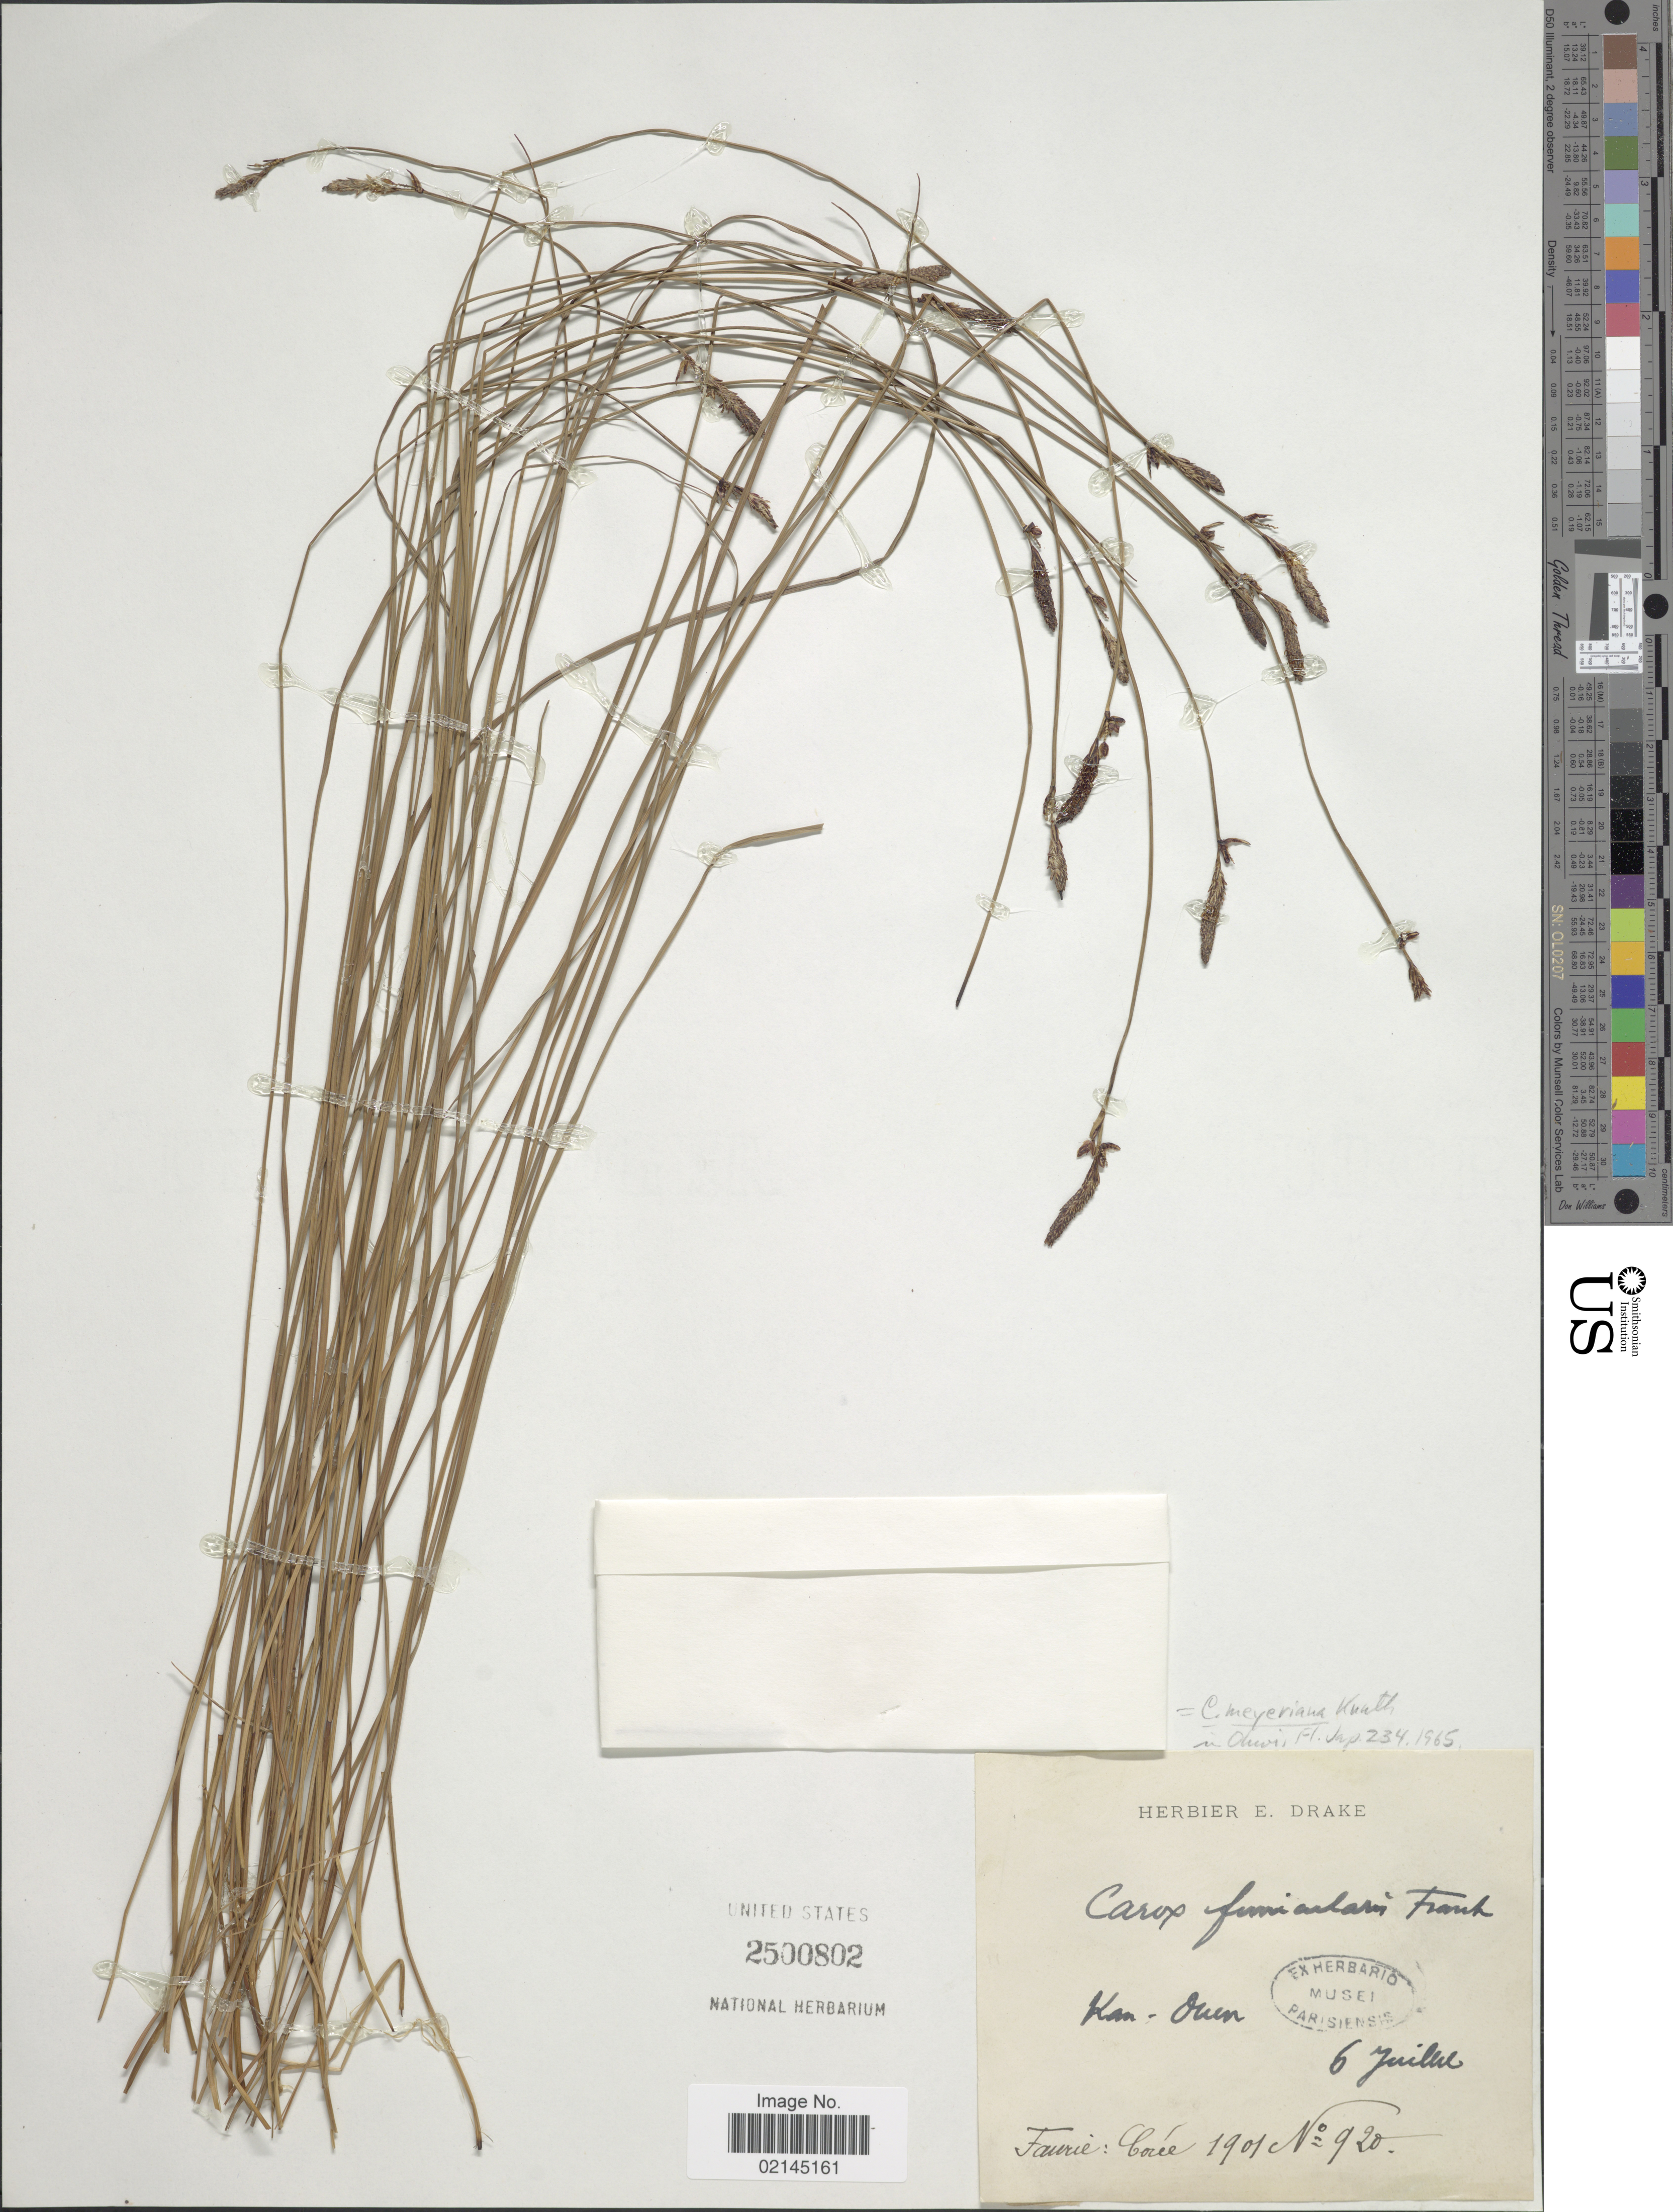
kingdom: Plantae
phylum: Tracheophyta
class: Liliopsida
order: Poales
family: Cyperaceae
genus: Carex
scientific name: Carex meyeriana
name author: Kunth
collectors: ex herb. E. Drake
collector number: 920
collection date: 1901-07-06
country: Japan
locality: Kan-Ouen. Faurie: Coree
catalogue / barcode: US 2500802